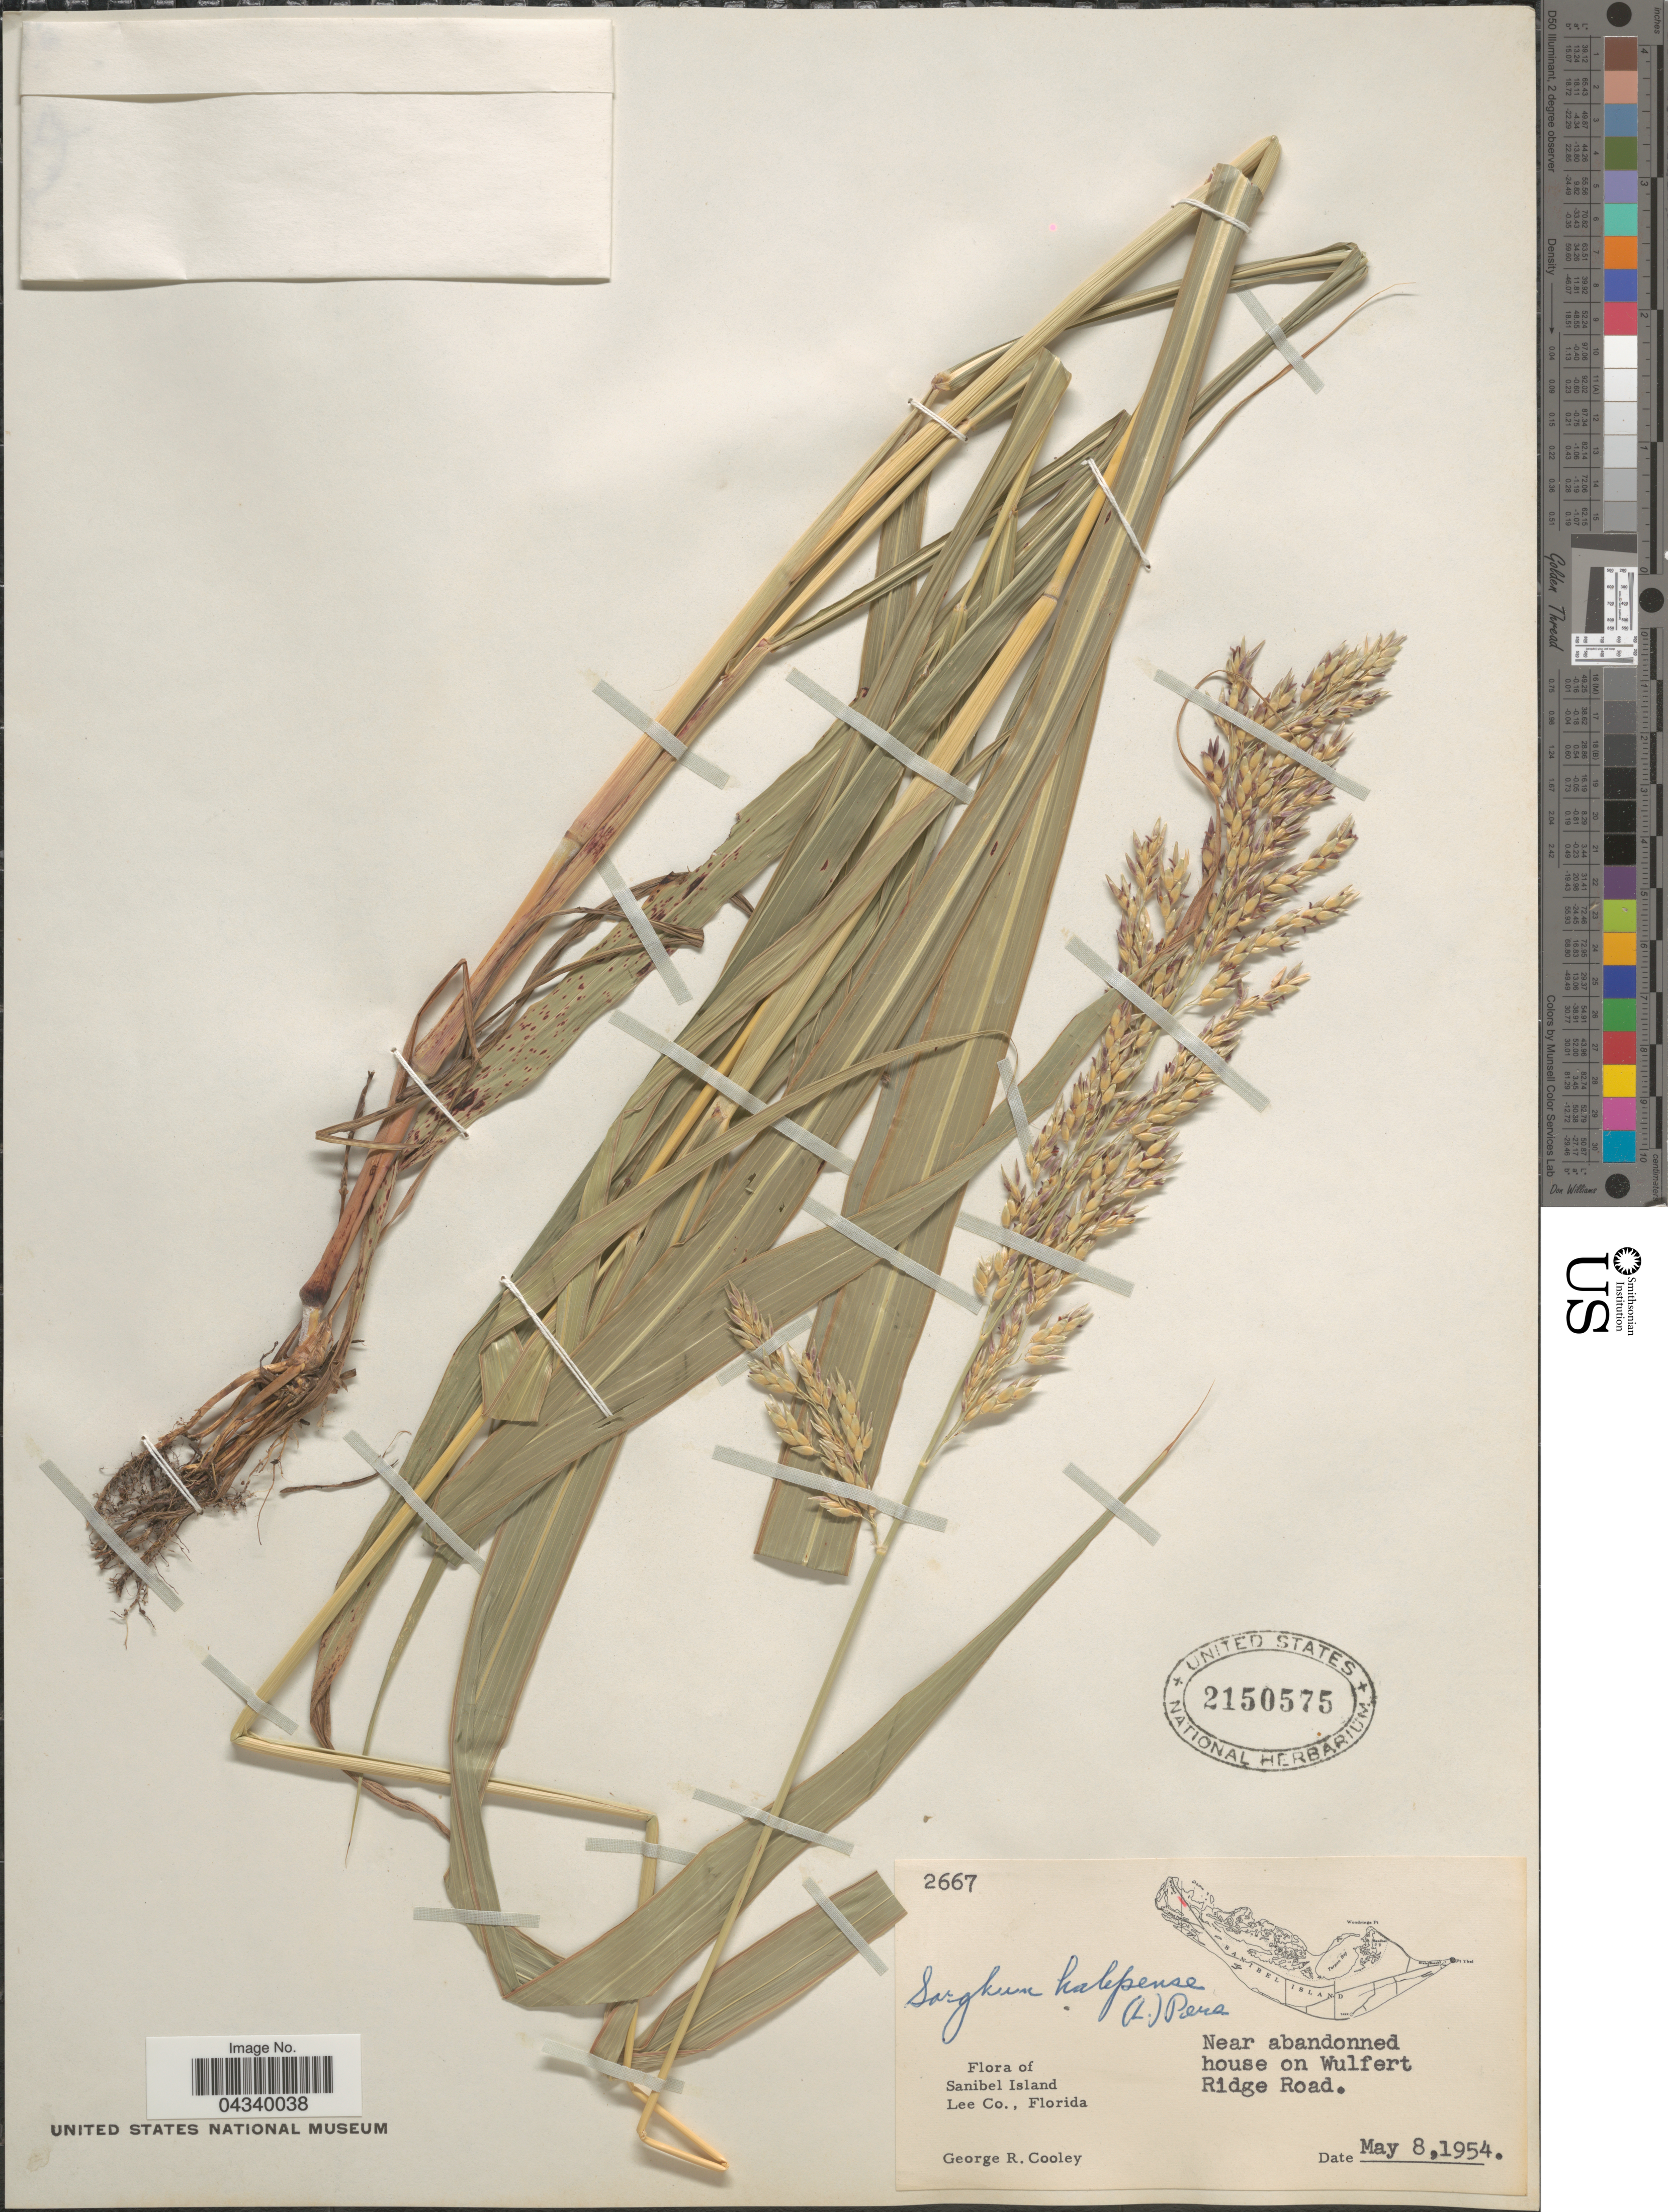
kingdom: Plantae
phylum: Tracheophyta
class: Liliopsida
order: Poales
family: Poaceae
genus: Sorghum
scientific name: Sorghum halepense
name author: (L.) Pers.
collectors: G. R. Cooley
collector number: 2667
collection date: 1954-05-08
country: United States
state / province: Florida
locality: Sanibel Island. Lee Co. Near abandoned house on Wulfert Ridge Road.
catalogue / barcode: US 2150575